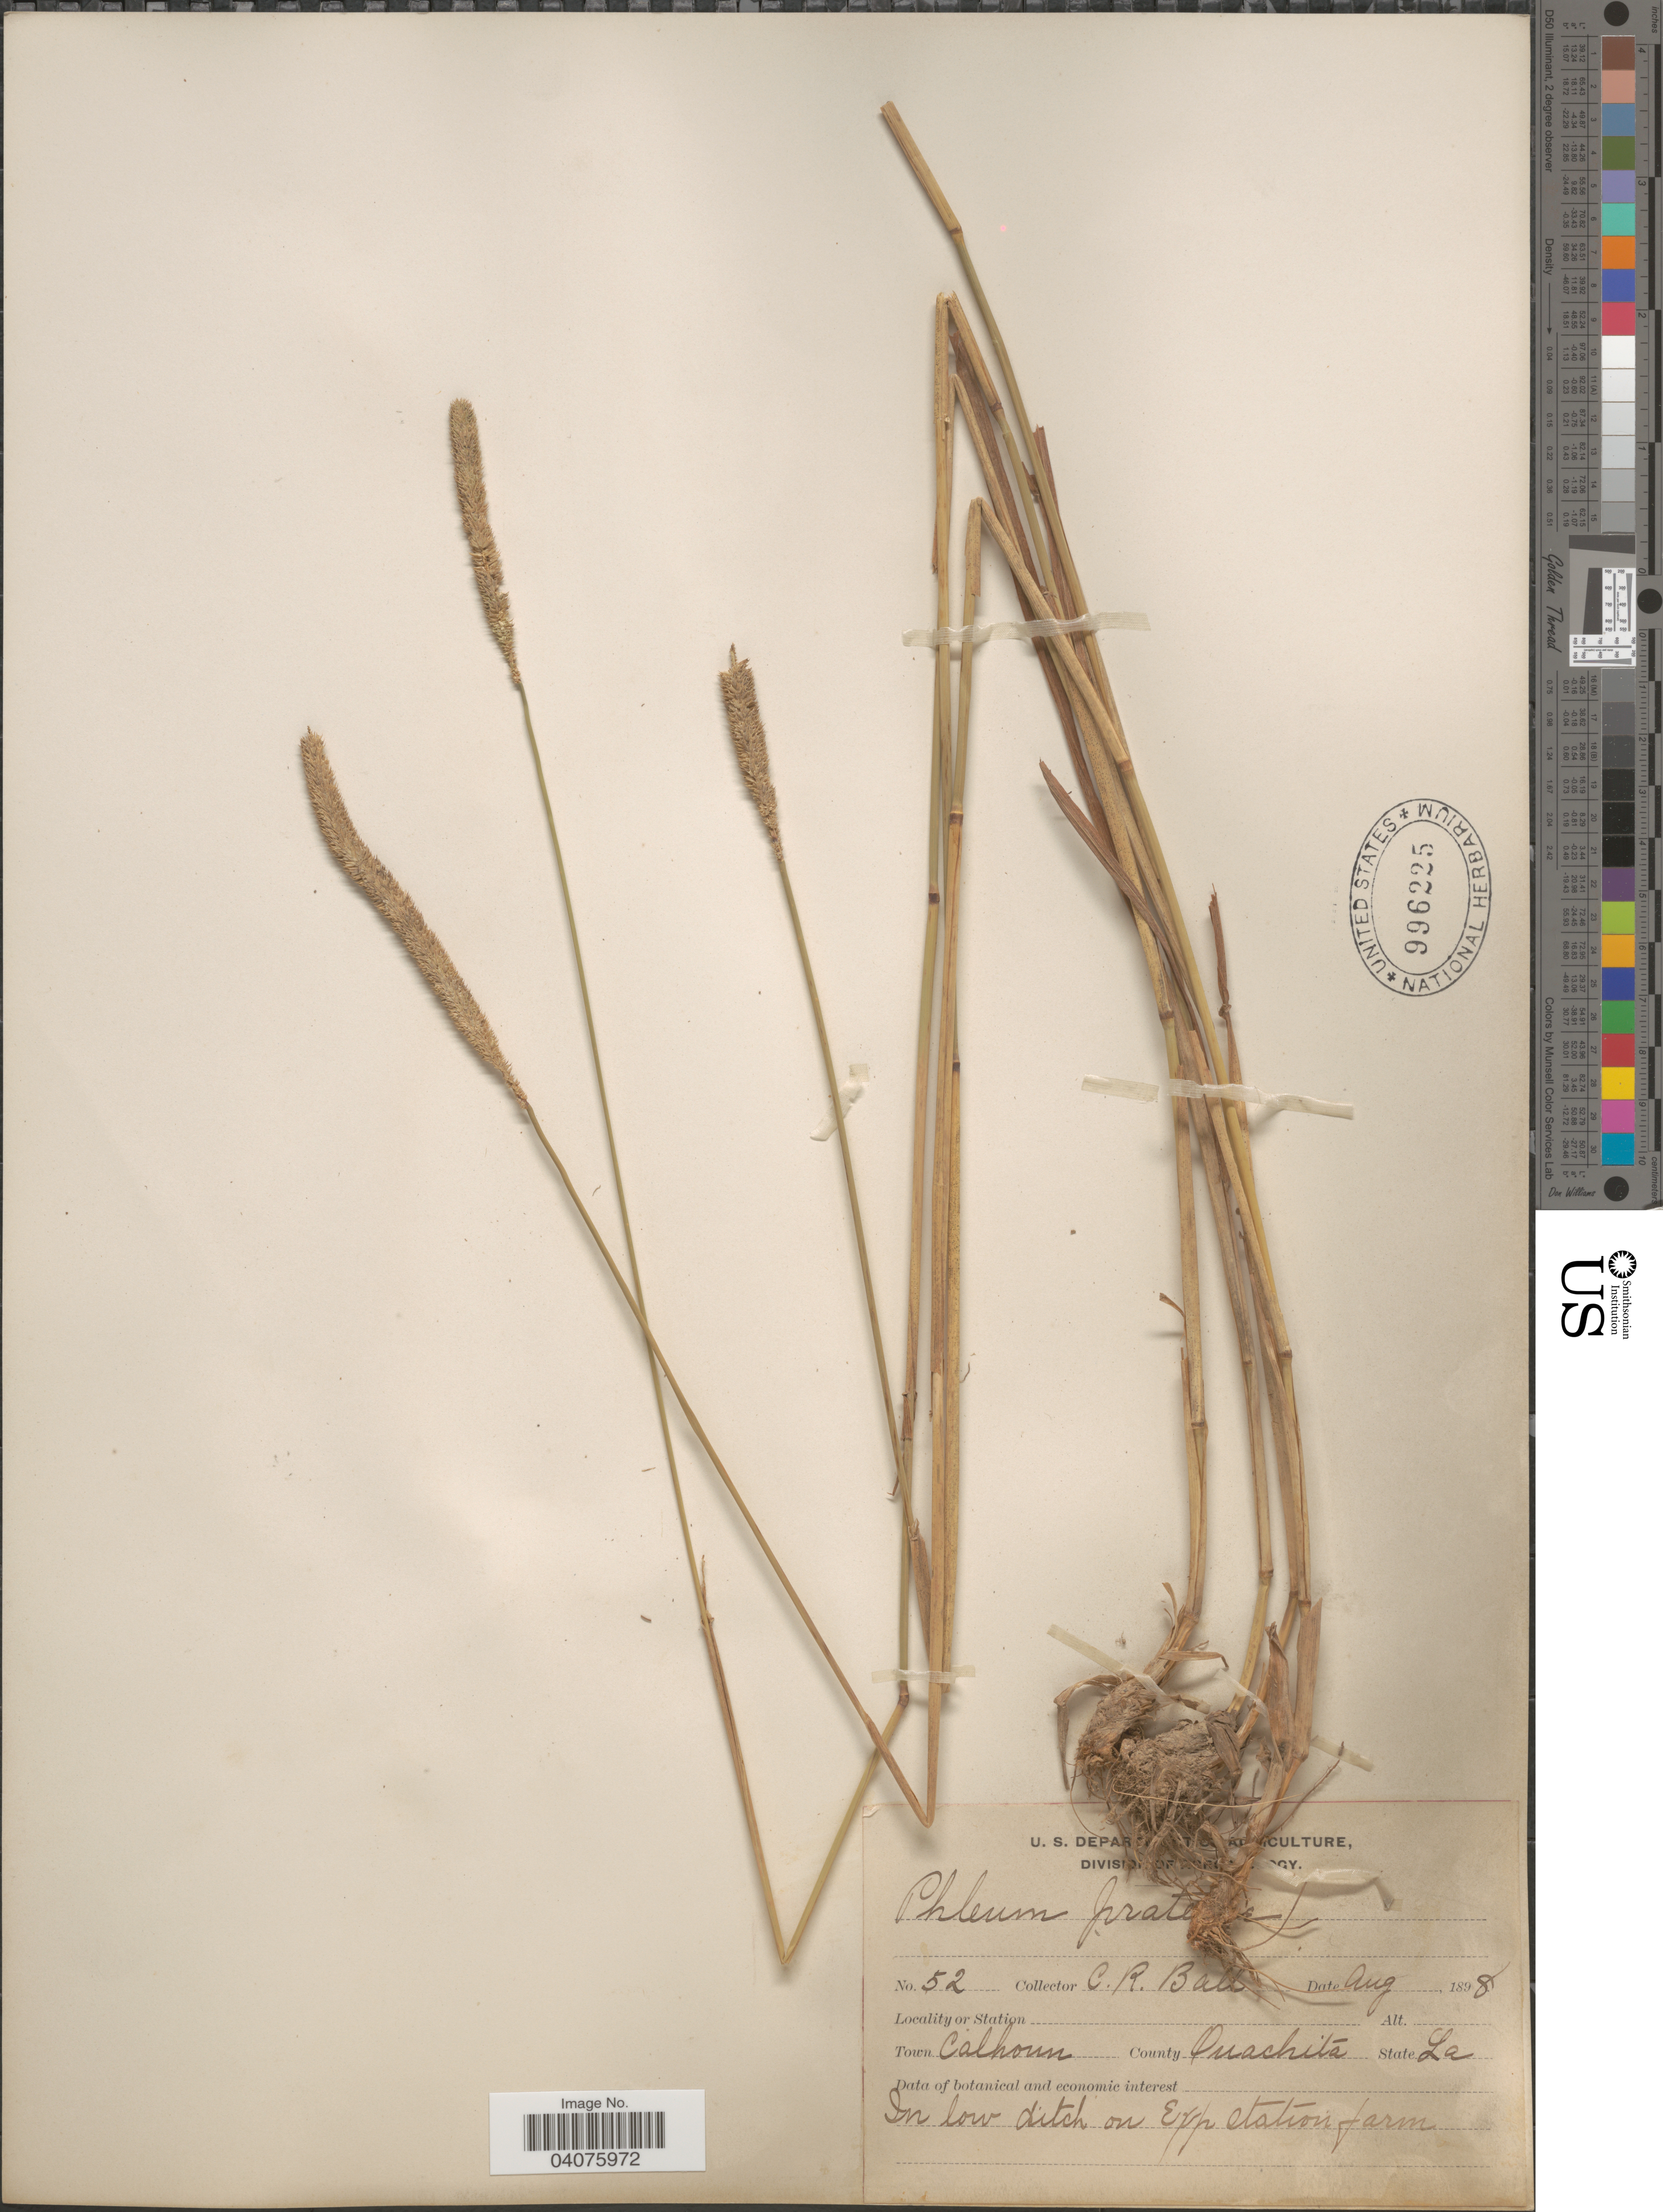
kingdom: Plantae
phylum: Tracheophyta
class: Liliopsida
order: Poales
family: Poaceae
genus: Phleum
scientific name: Phleum pratense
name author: L.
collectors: C. R. Ball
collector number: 52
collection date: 1898-08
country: United States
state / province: Louisiana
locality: Town Calhoun. County Ouachita. On Exp station farm.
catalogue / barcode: US 996225